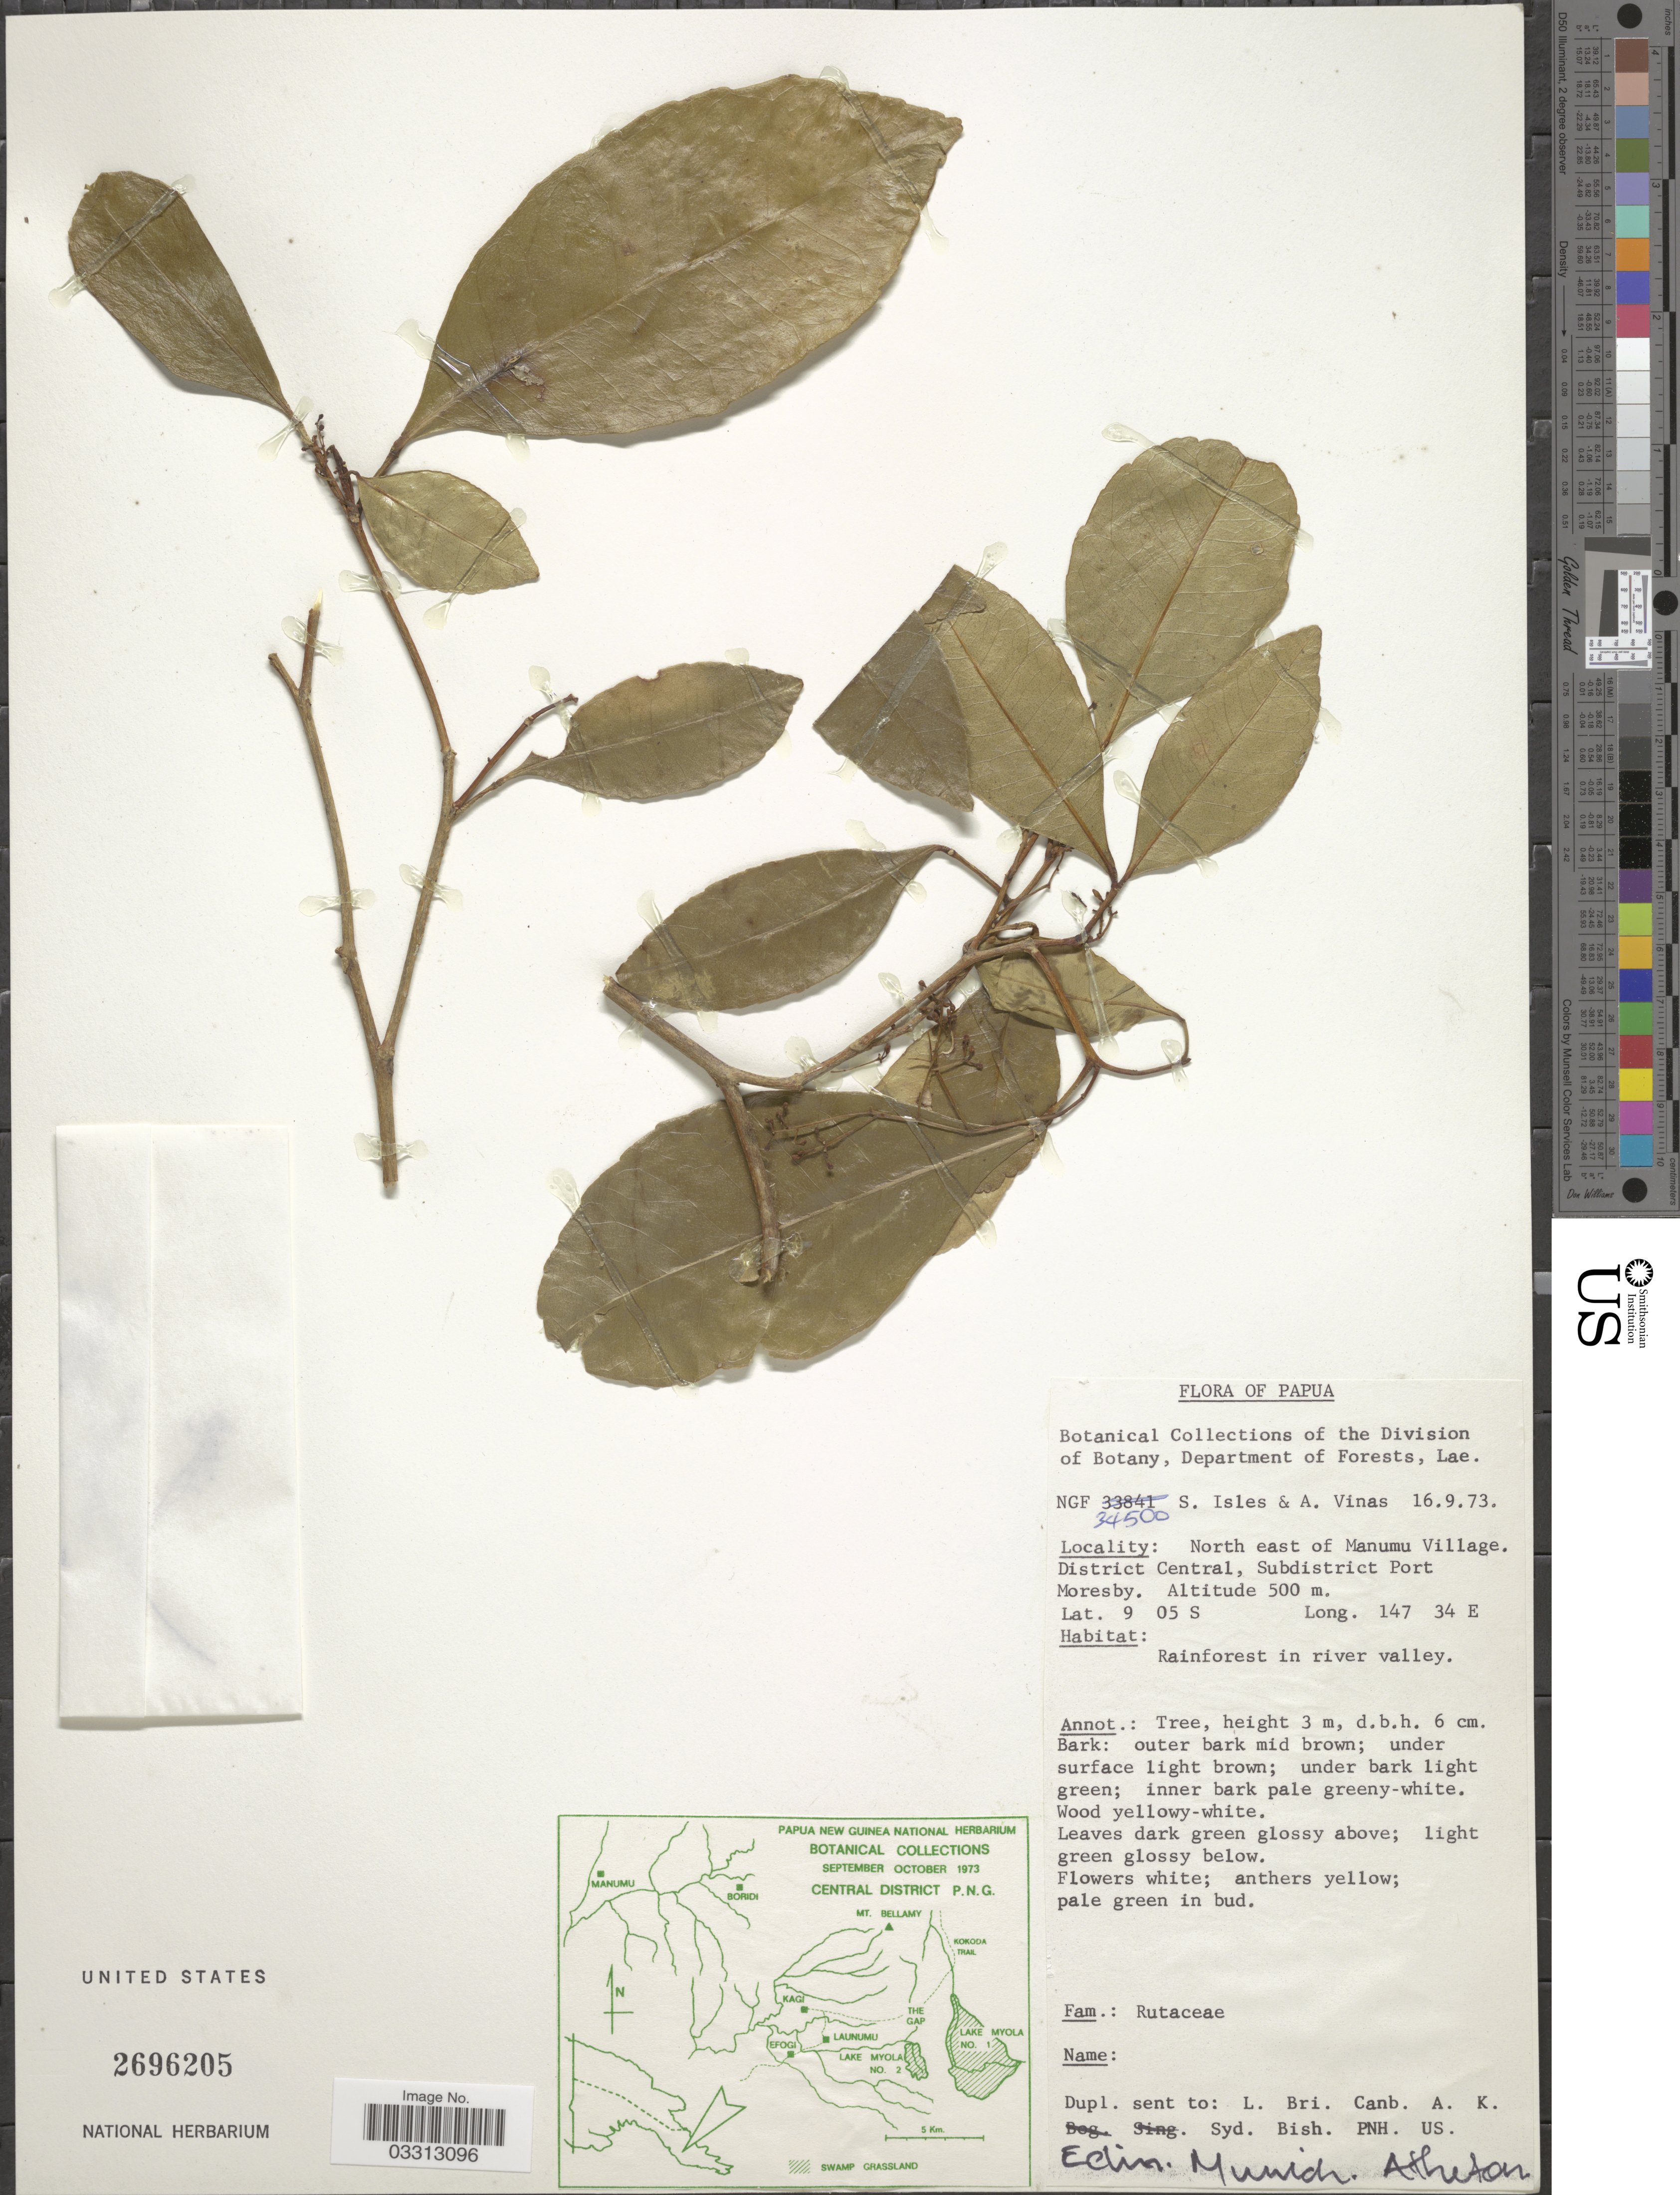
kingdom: Plantae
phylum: Tracheophyta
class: Magnoliopsida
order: Sapindales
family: Rutaceae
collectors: S. Isles & A. Vinas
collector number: NGF 34500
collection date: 1973-09-16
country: Papua New Guinea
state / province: Central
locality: Papua. North east of Manumu Village. District Central, Subdistrict Port Moresby.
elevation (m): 500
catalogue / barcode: US 2696205